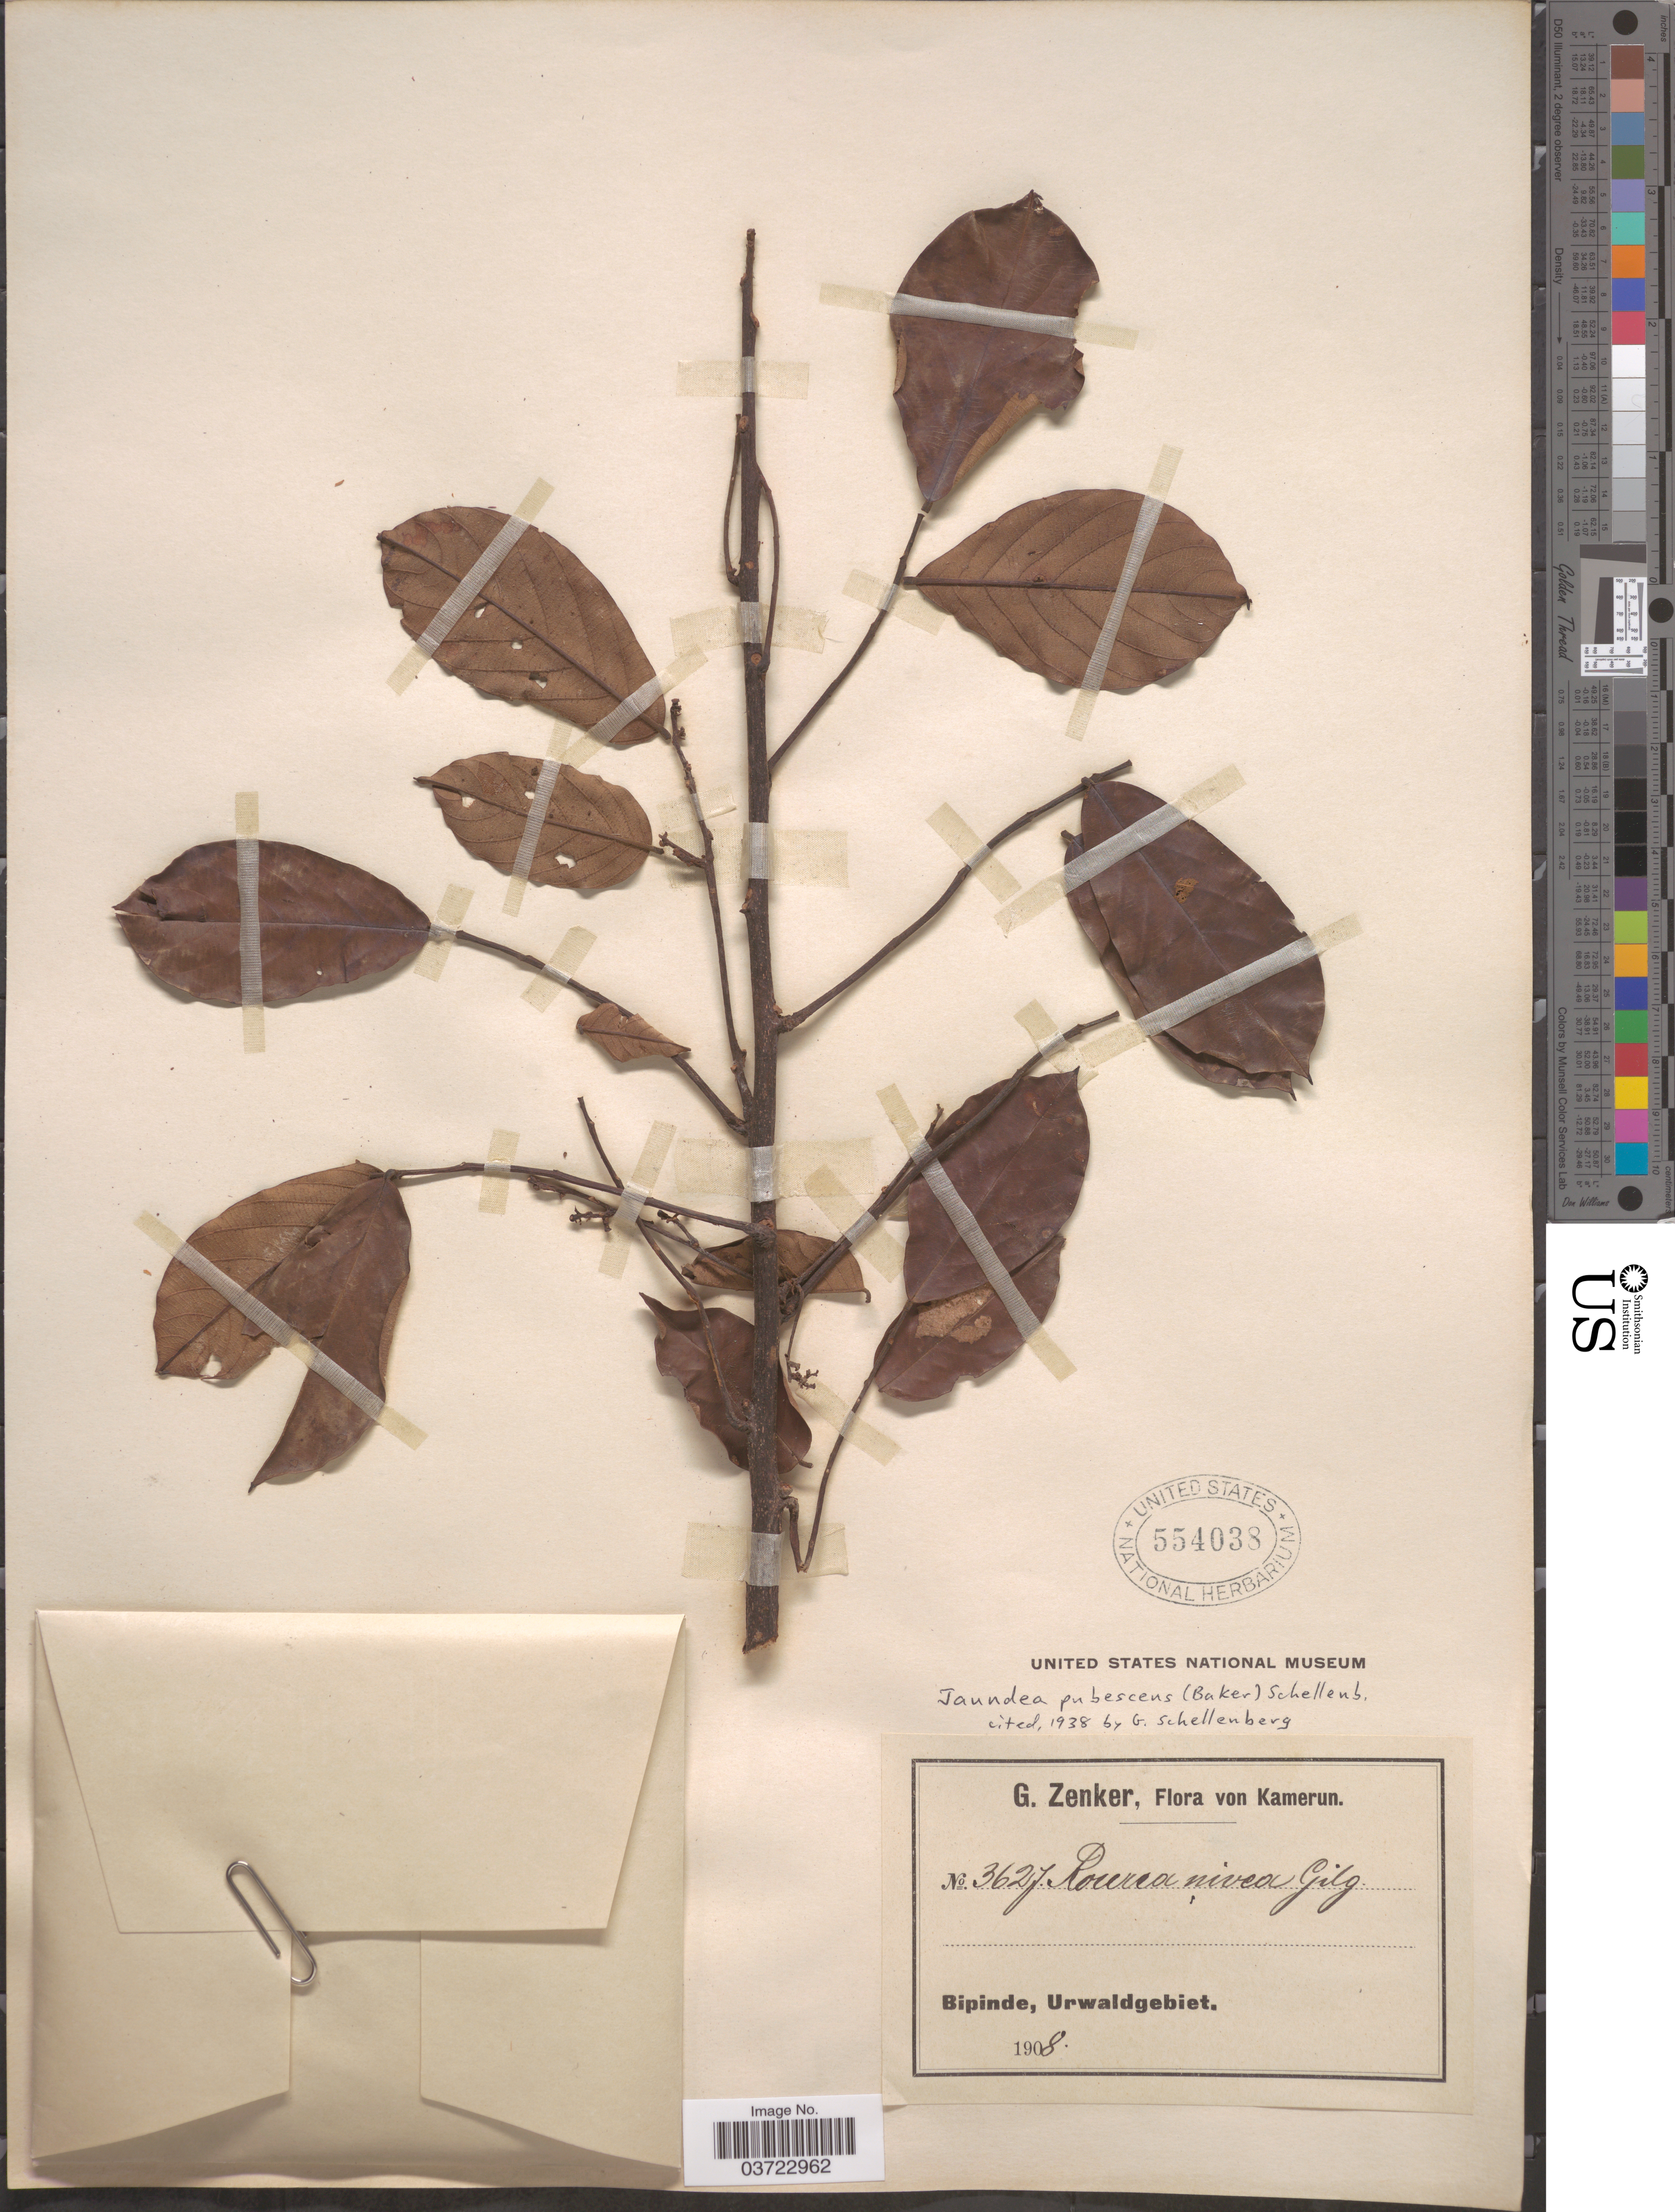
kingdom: Plantae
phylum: Tracheophyta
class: Magnoliopsida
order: Oxalidales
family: Connaraceae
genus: Rourea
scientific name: Rourea thomsonii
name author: (Baker) Jongkind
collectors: G. A. Zenker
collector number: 3627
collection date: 1908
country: Cameroon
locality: Kamerun. Bipinde, Urwaldgebiet.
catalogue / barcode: US 554038